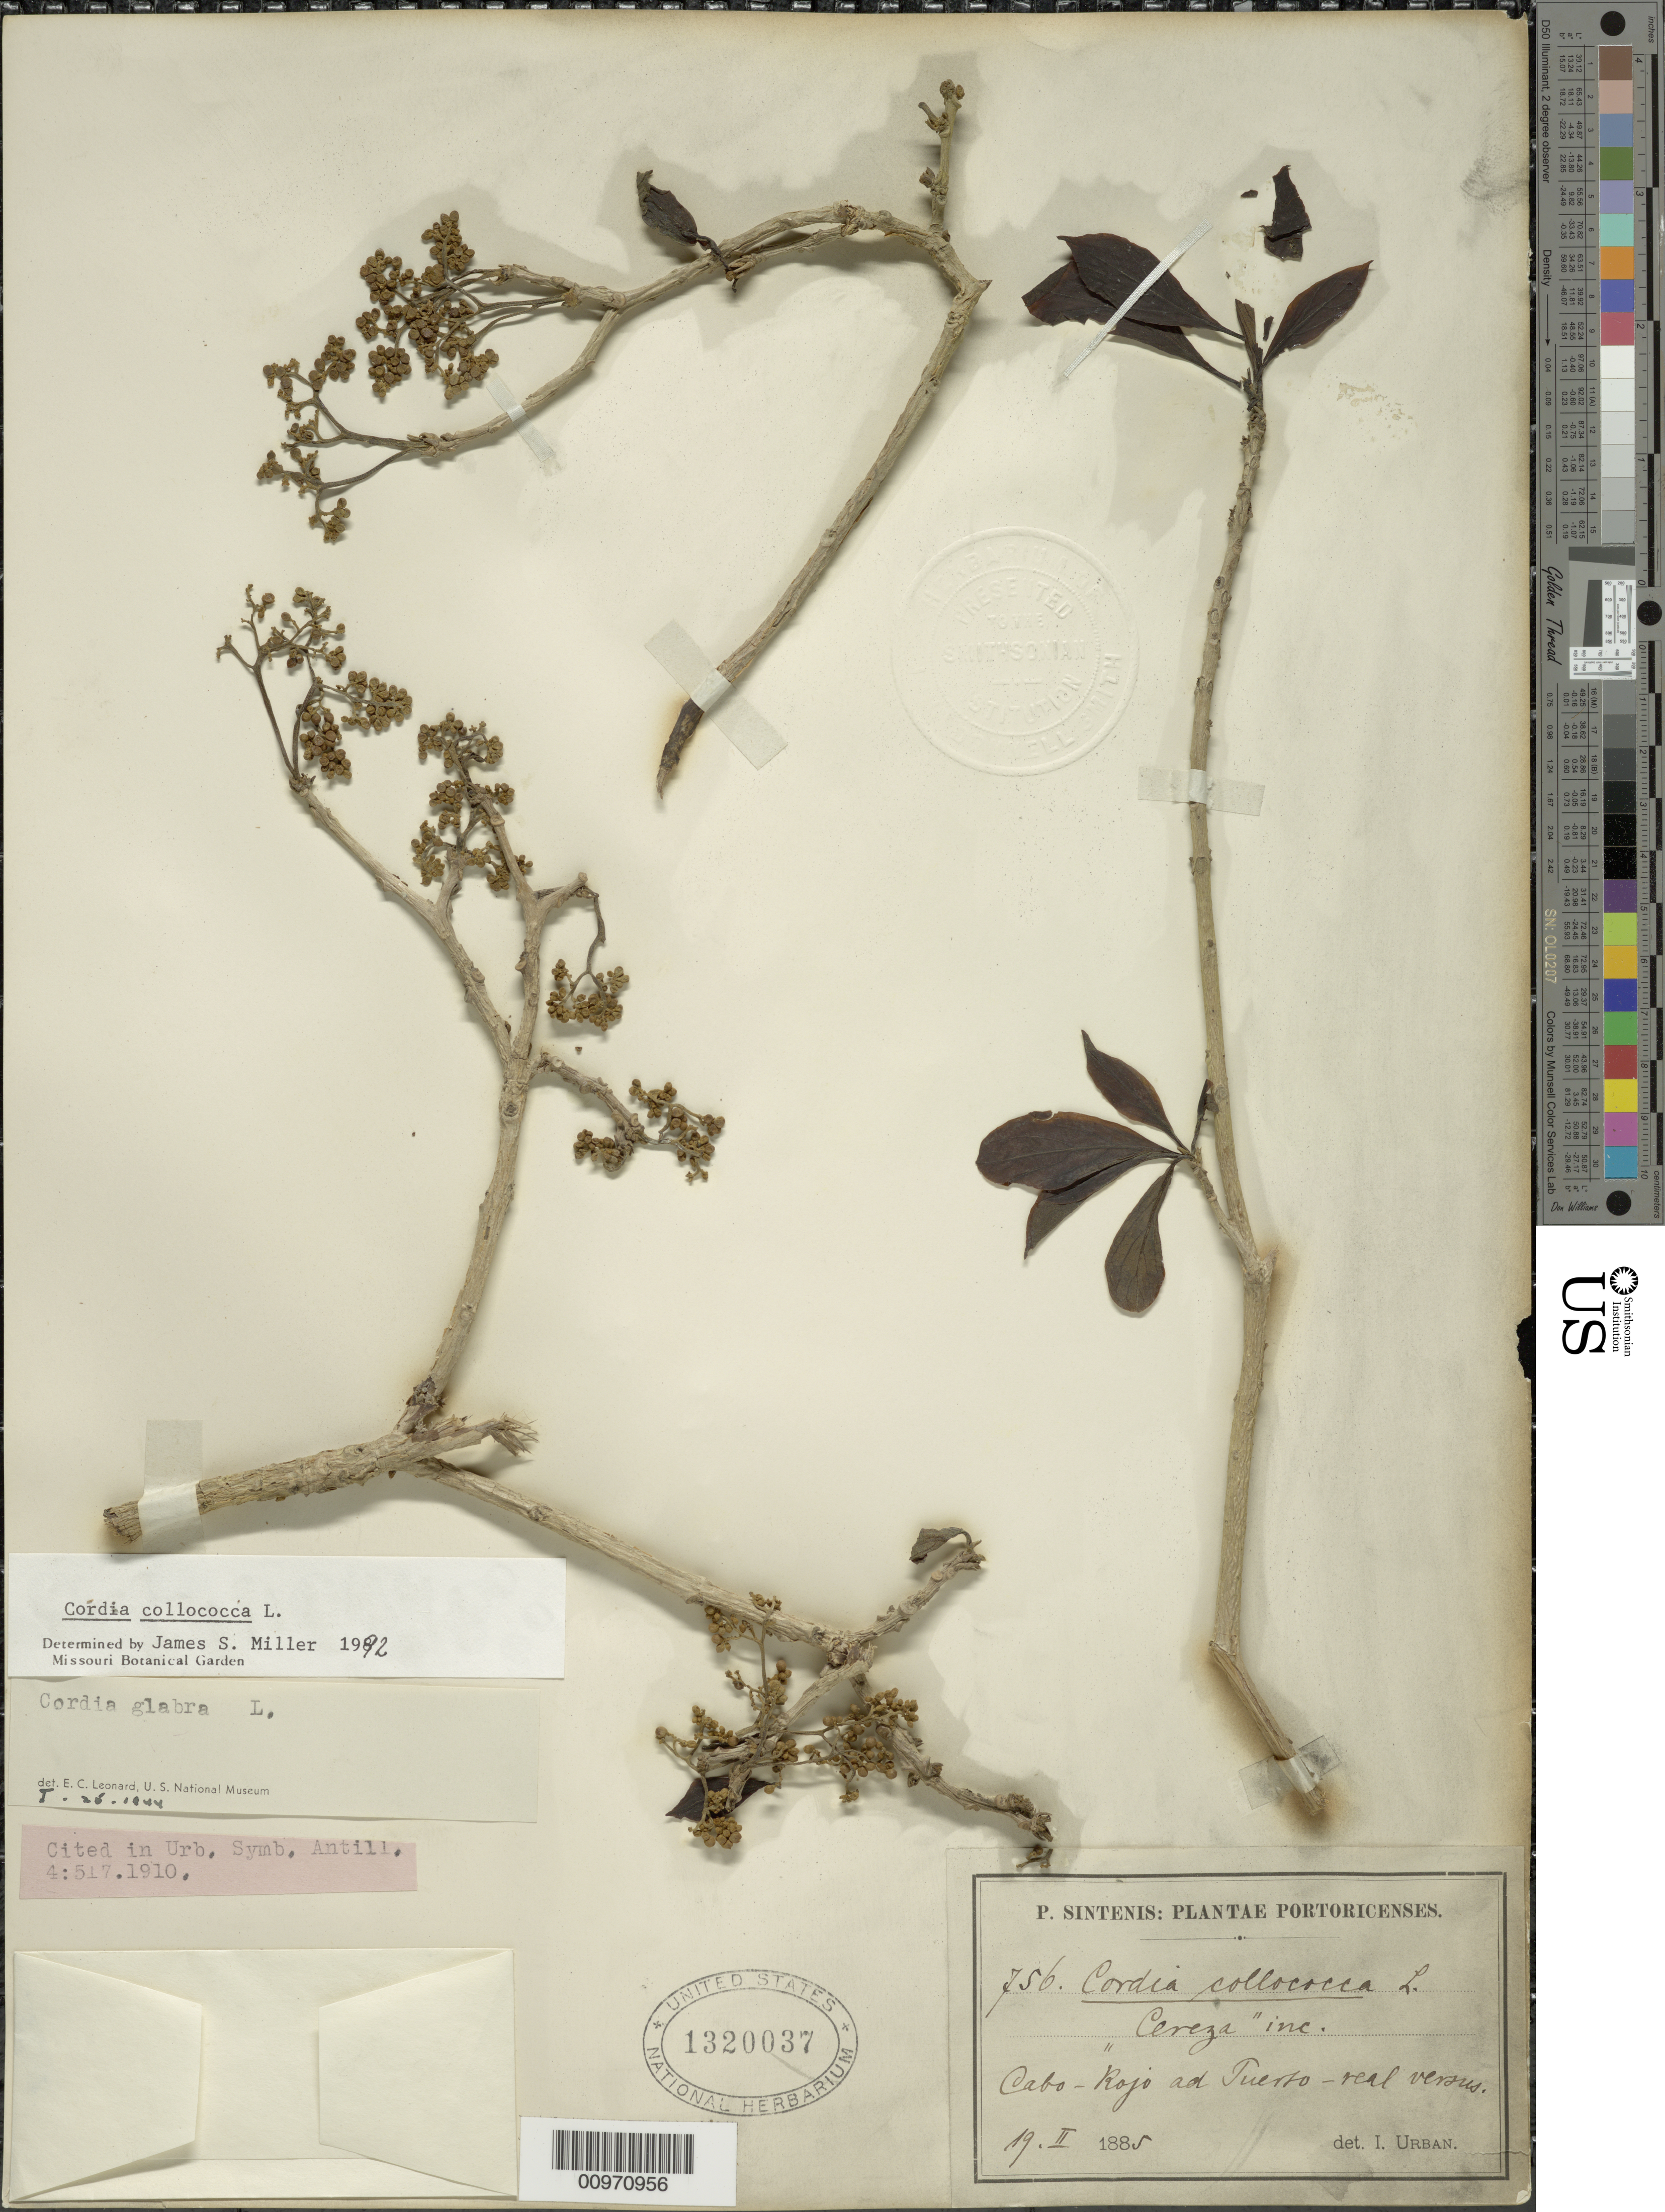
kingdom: Plantae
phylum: Tracheophyta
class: Magnoliopsida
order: Boraginales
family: Cordiaceae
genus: Cordia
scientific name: Cordia collococca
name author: L.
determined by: Miller, James S., (MO), Missouri Botanical Garden (UNITED STATES)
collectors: P. Sintenis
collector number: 756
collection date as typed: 19 Feb 1885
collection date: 1885-02-19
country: Puerto Rico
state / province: Cabo Rojo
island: Puerto Rico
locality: Cabo-Rojo ad Tuerto-real versus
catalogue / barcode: US 1320037